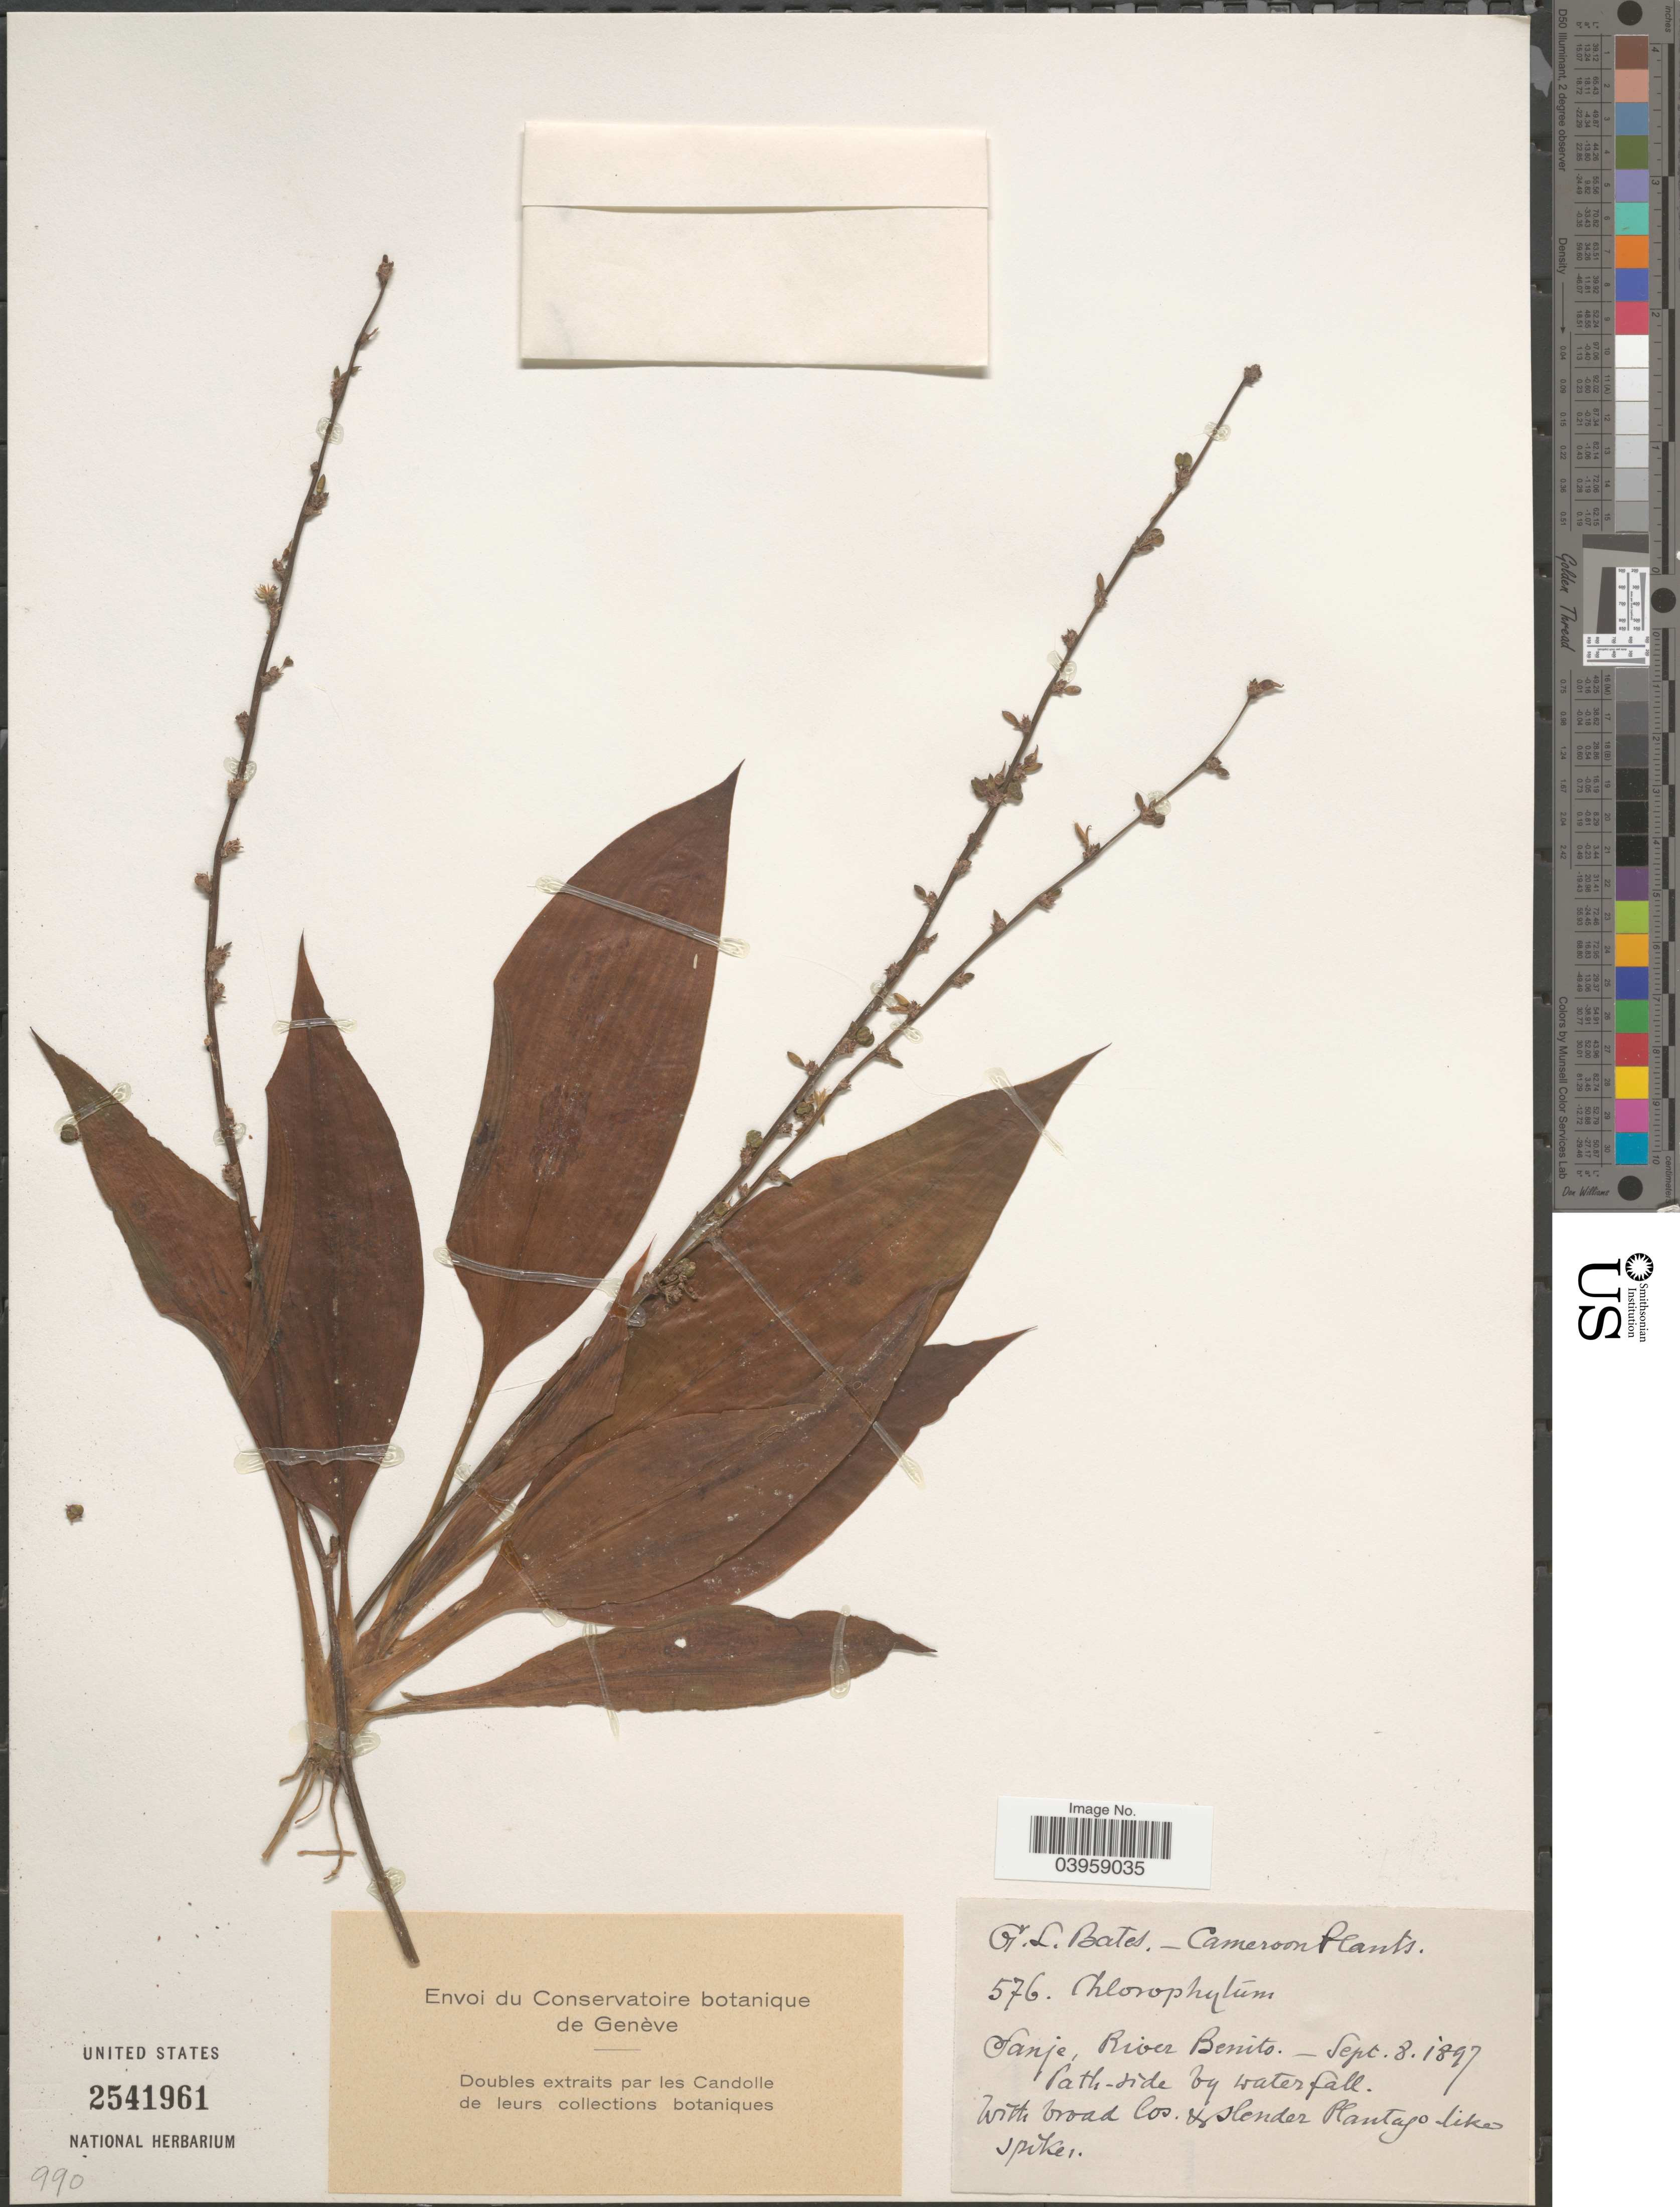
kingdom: Plantae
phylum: Tracheophyta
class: Liliopsida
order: Asparagales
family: Asparagaceae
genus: Chlorophytum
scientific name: Chlorophytum sp.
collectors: G. Bates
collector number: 576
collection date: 1897-09-08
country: Cameroon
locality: Sanje, River Benito.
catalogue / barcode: US 2541961